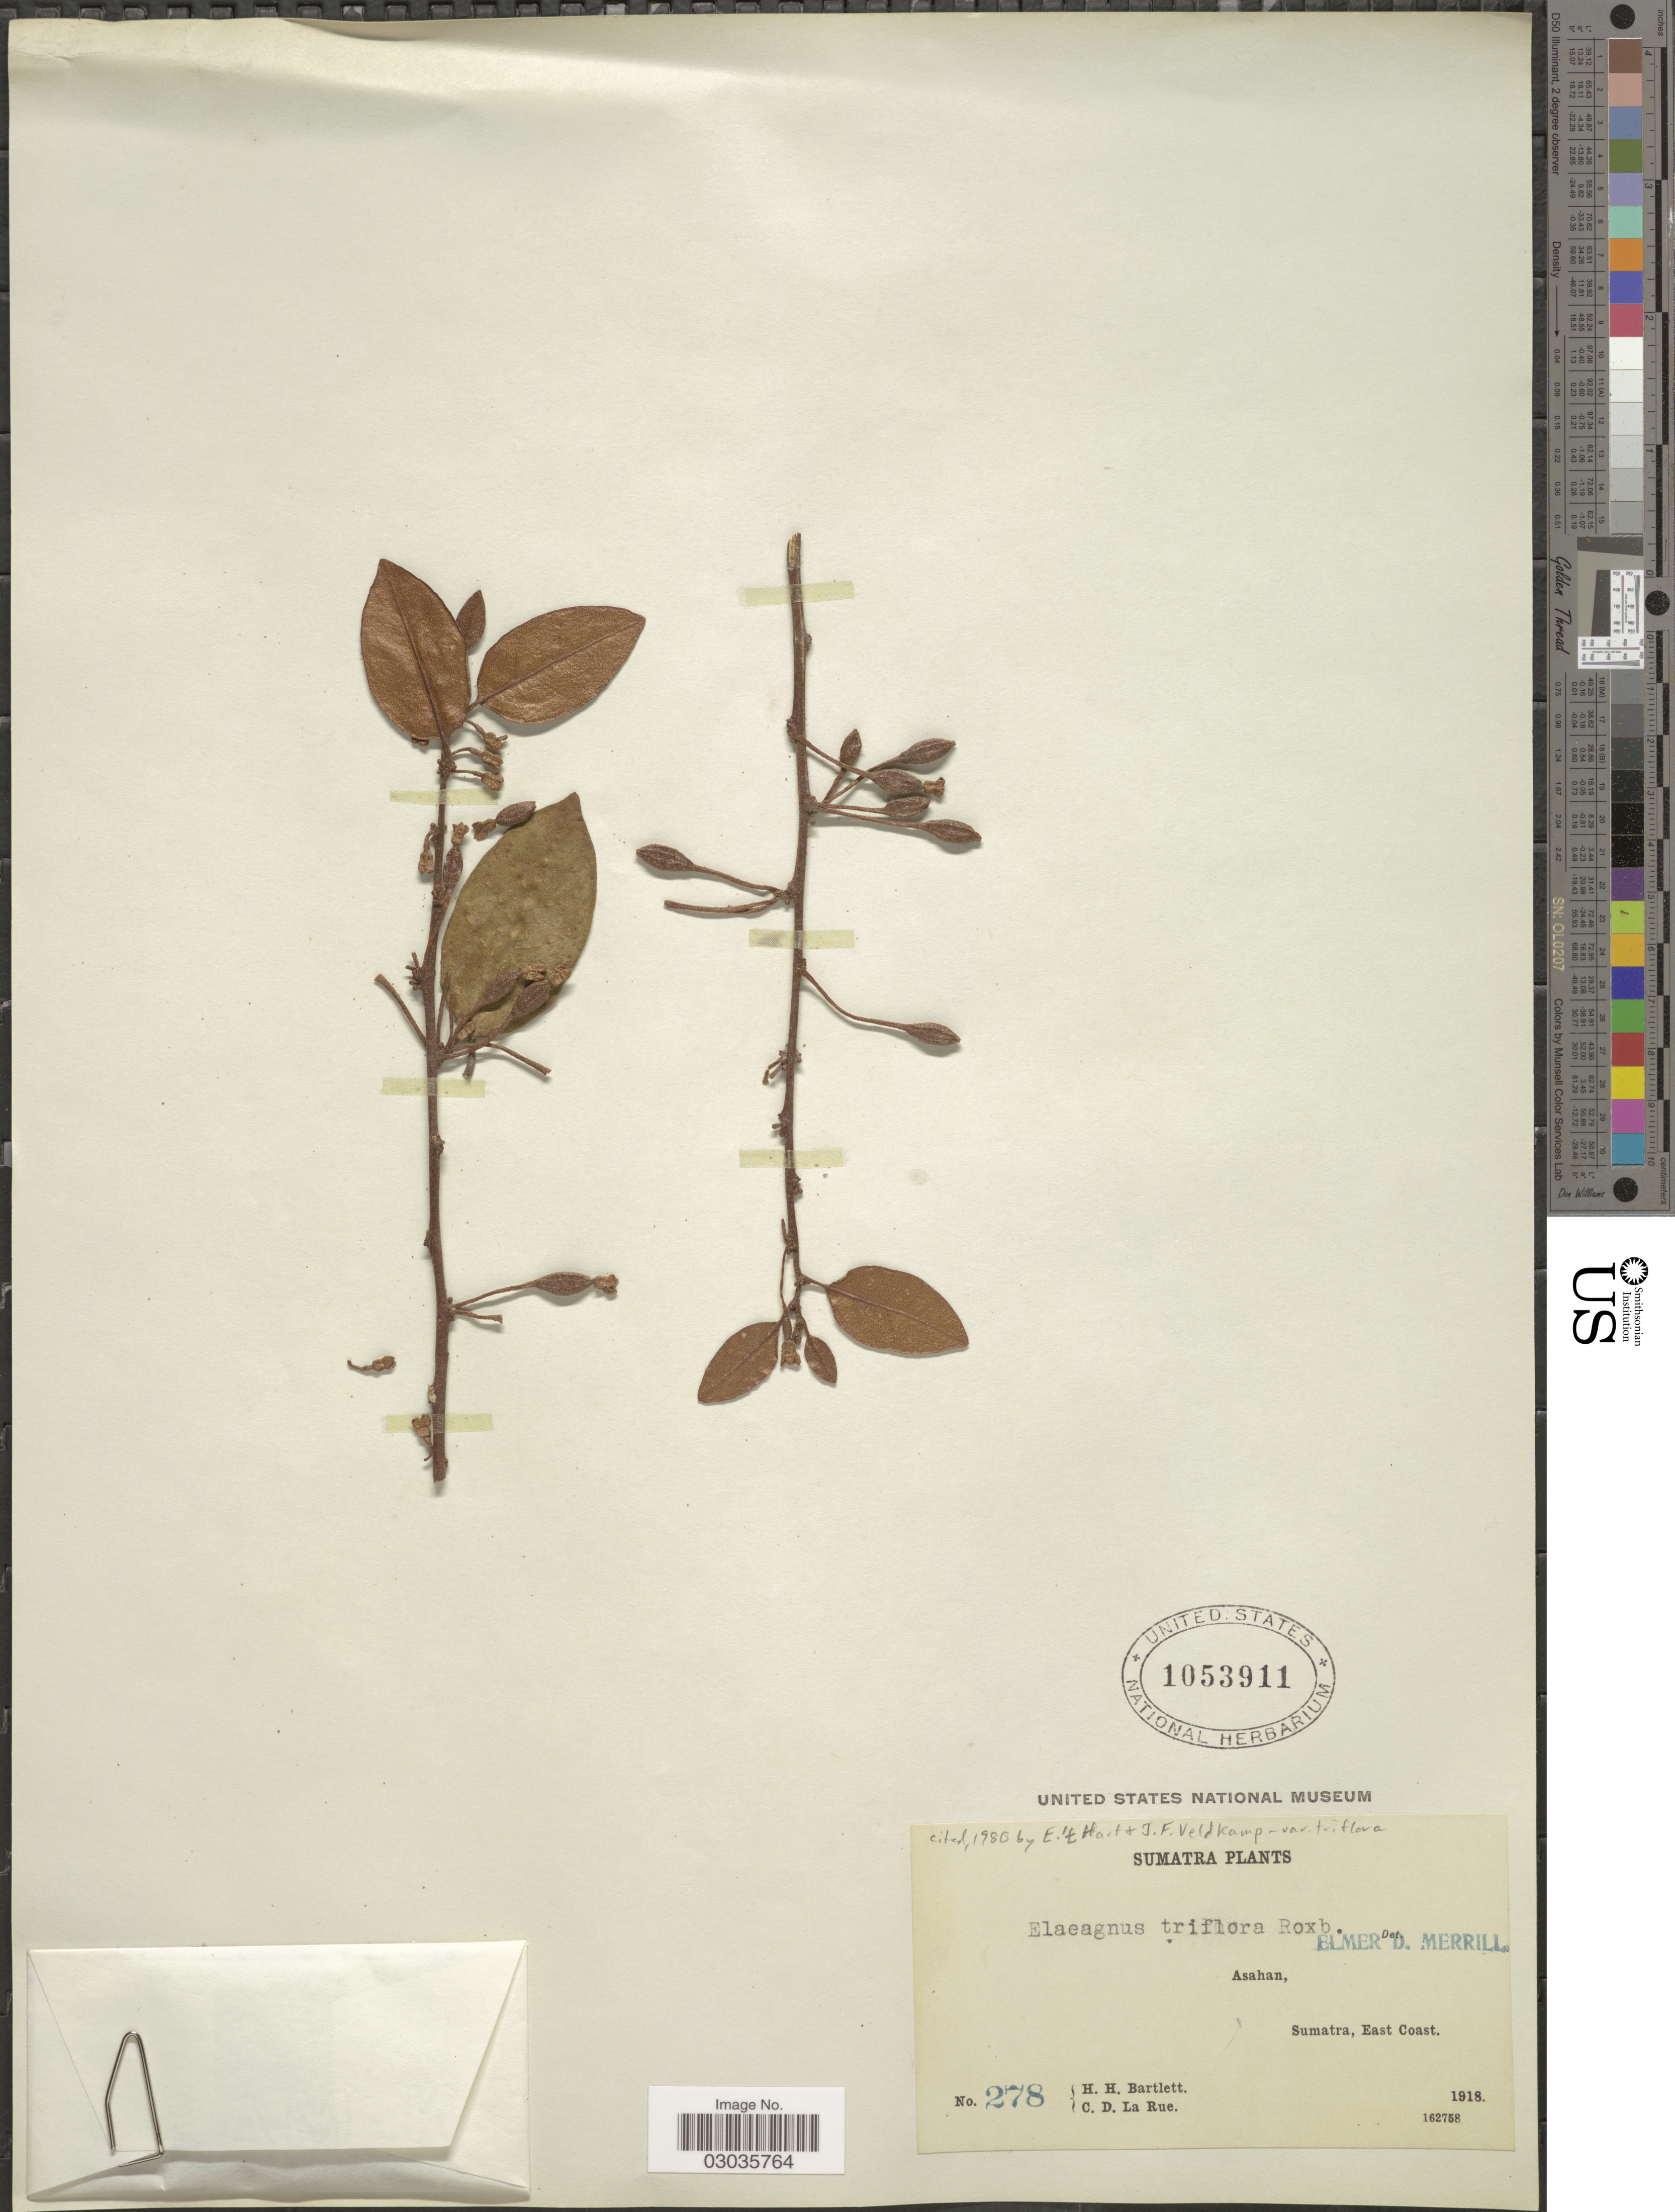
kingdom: Plantae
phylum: Tracheophyta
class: Magnoliopsida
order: Rosales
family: Elaeagnaceae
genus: Elaeagnus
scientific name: Elaeagnus triflora var. triflora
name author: Roxb.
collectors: H. H. Bartlett & C. La Rue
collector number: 278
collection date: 1918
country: Indonesia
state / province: Sumatra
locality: Asahan, Sumatra, East Coast .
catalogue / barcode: US 1053911